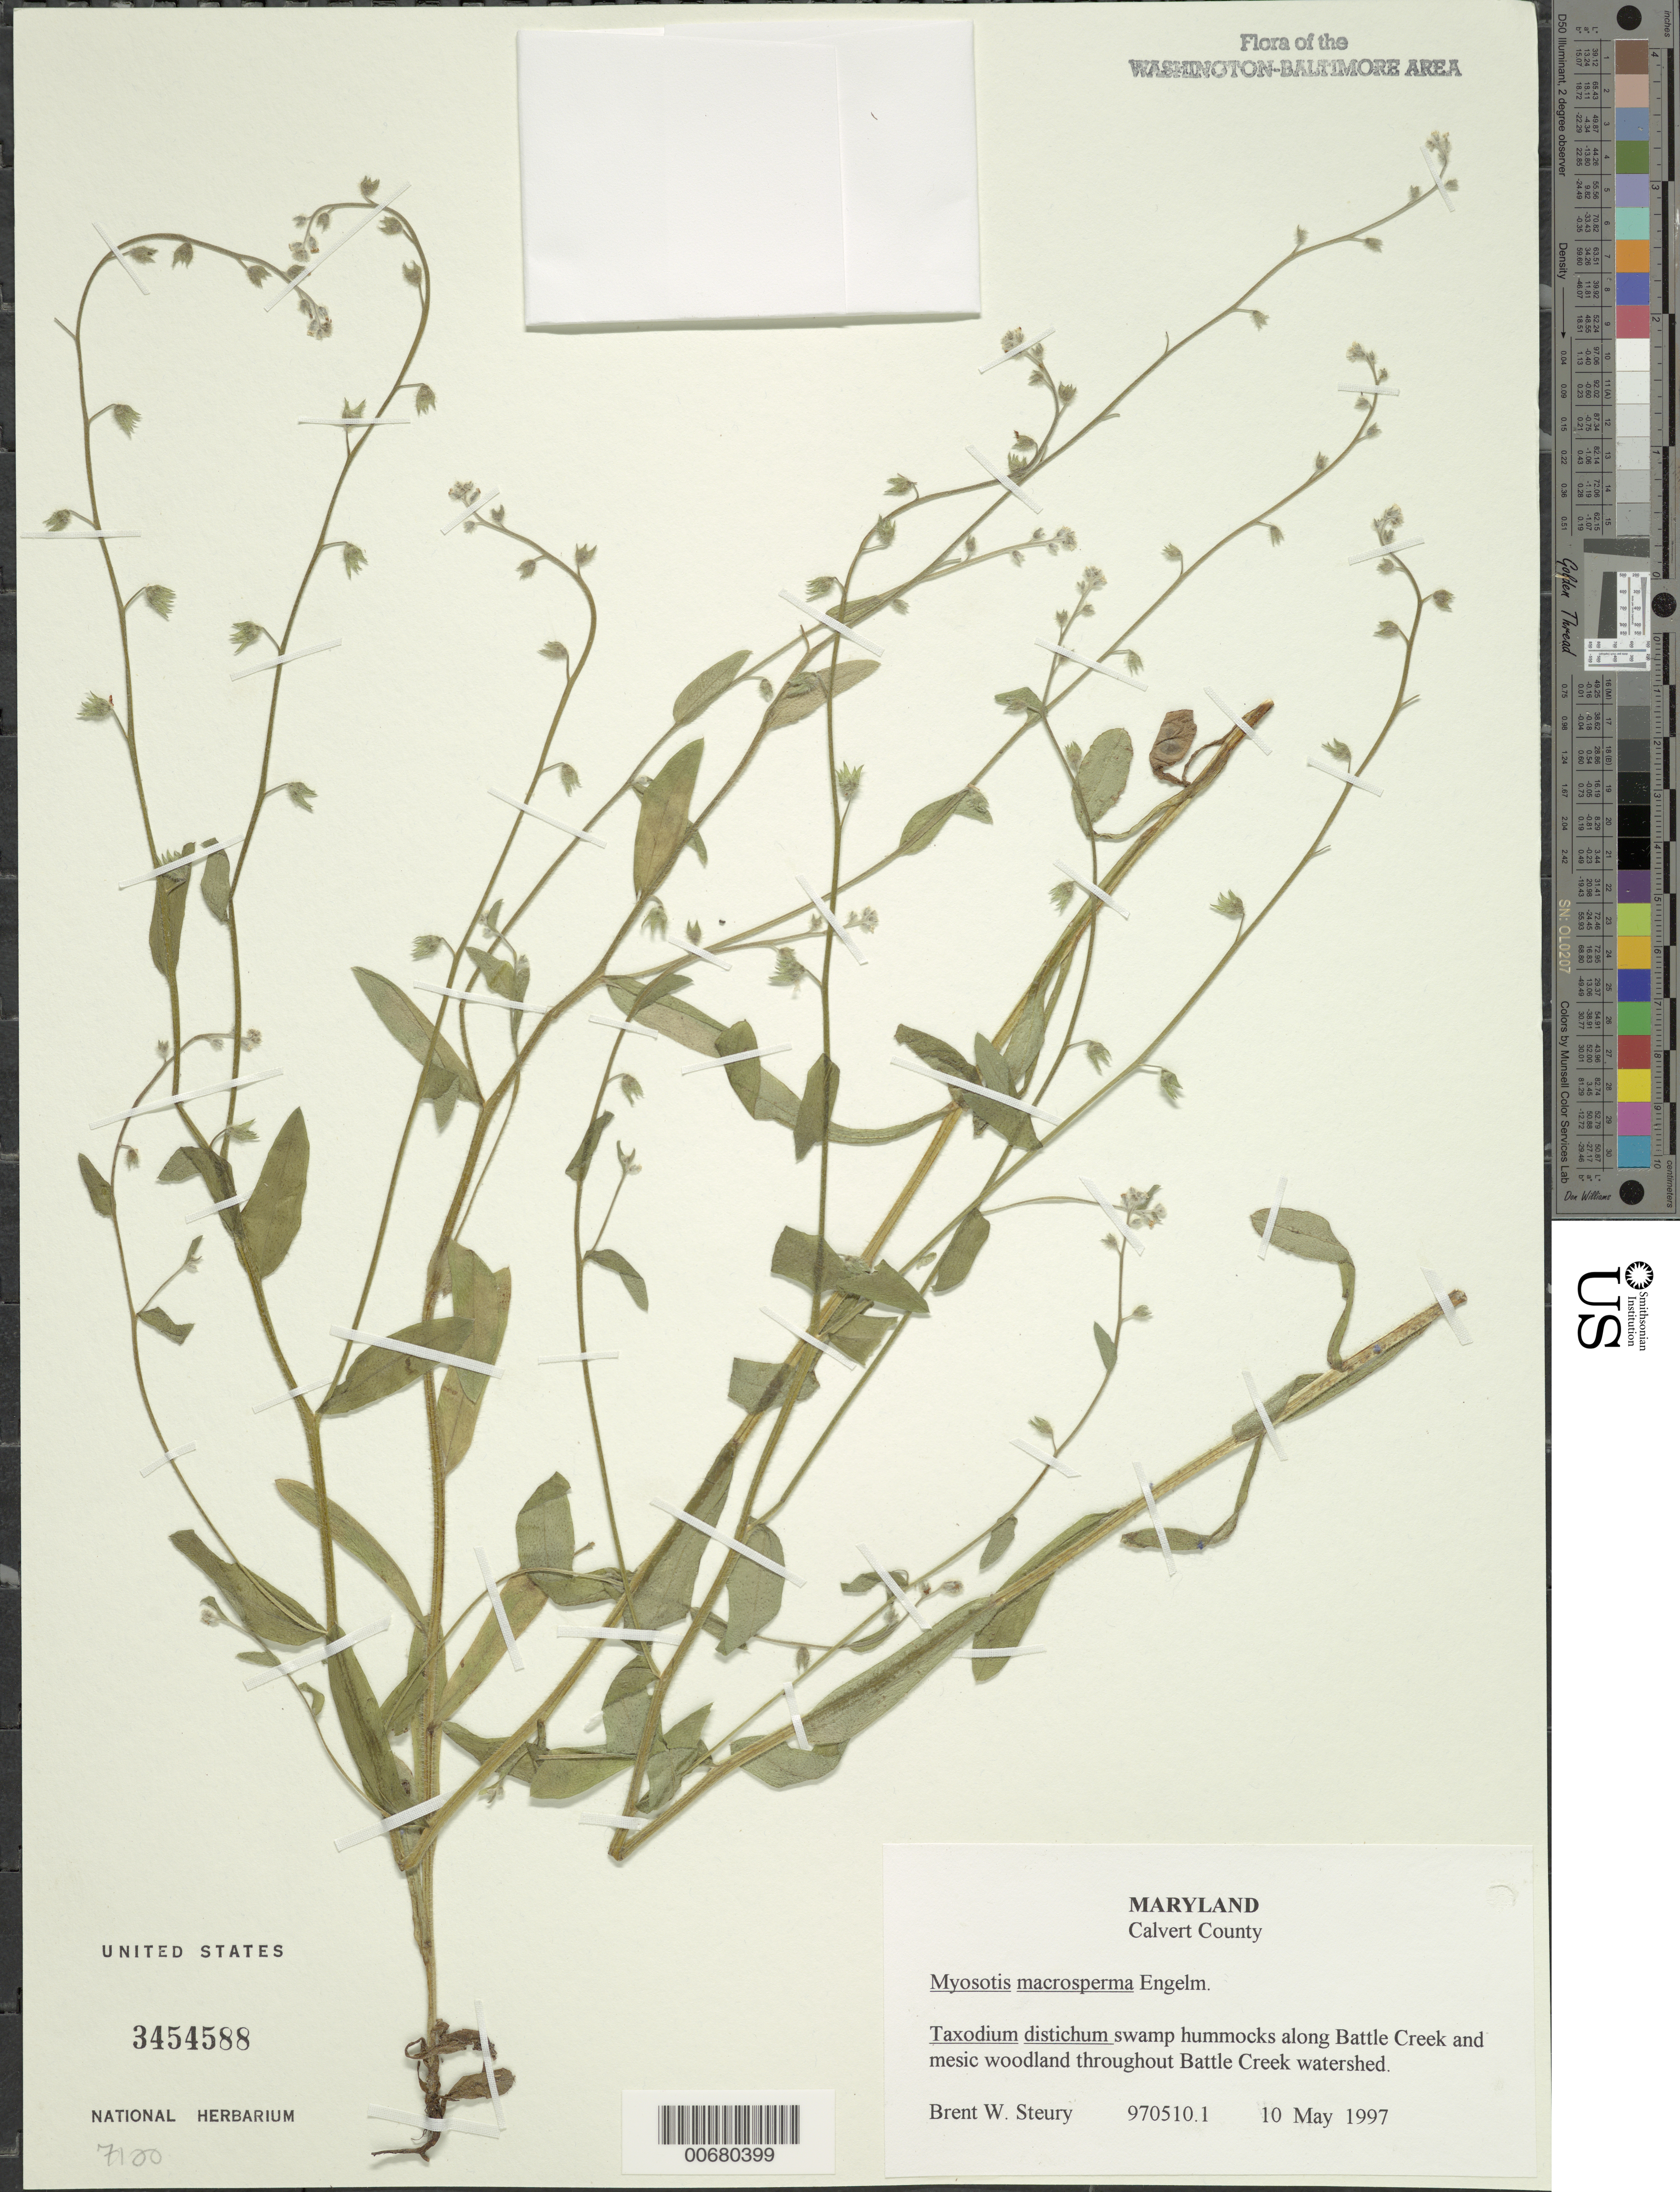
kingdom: Plantae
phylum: Tracheophyta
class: Magnoliopsida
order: Boraginales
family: Boraginaceae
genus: Myosotis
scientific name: Myosotis macrosperma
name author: Engelm.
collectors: B. Steury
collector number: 970510.1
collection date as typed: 10 May 1997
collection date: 1997-05-10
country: United States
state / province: Maryland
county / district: Calvert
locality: Along Battle Creek.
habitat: Taxodium distichum swamp hummocks and mesic woodland through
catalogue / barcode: US 3454588